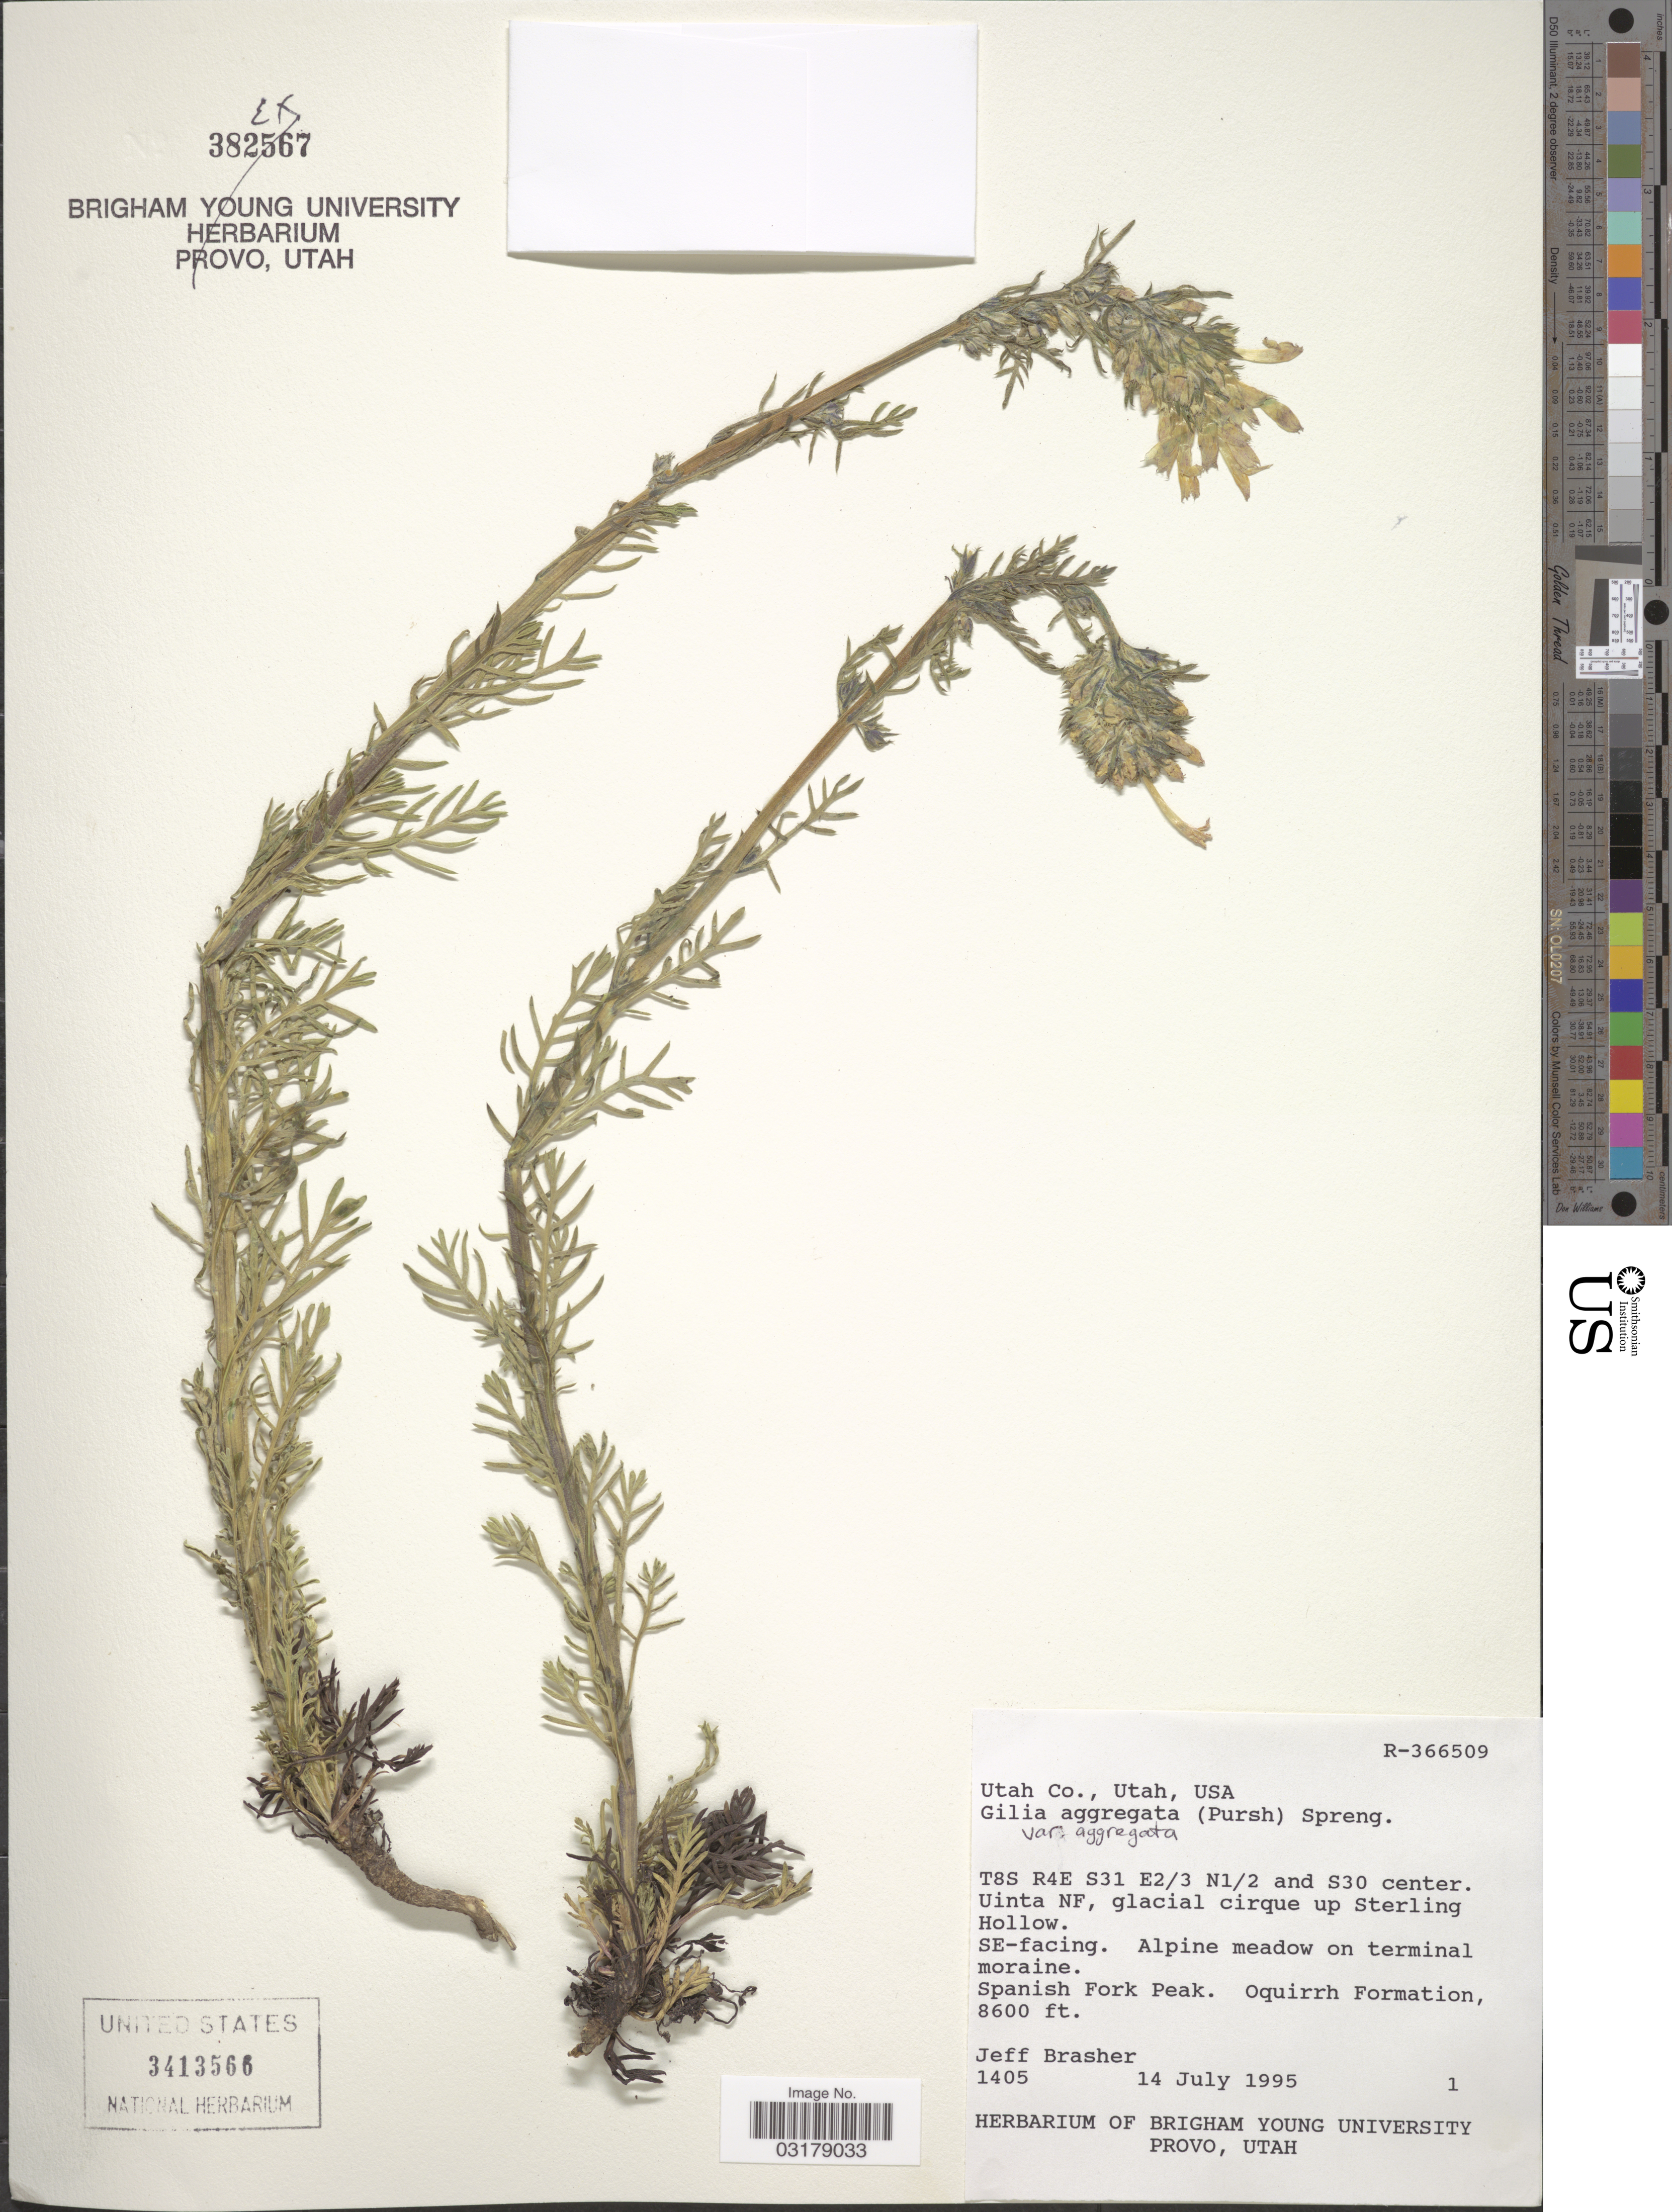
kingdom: Plantae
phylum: Tracheophyta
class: Magnoliopsida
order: Ericales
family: Polemoniaceae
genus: Ipomopsis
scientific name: Ipomopsis aggregata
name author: (Pursh) V.E. Grant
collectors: J. Brasher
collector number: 1405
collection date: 1995-07-14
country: United States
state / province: Utah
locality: Utah Co. T8S R4E S31 E2/3 N1/2 and S30 center. Uinta NF, glacial cirque up Sterling Hollow. SE-facing. Alpine meadow on terminal moraine. Spanish Fork Peak.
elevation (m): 2621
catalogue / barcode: US 3413566